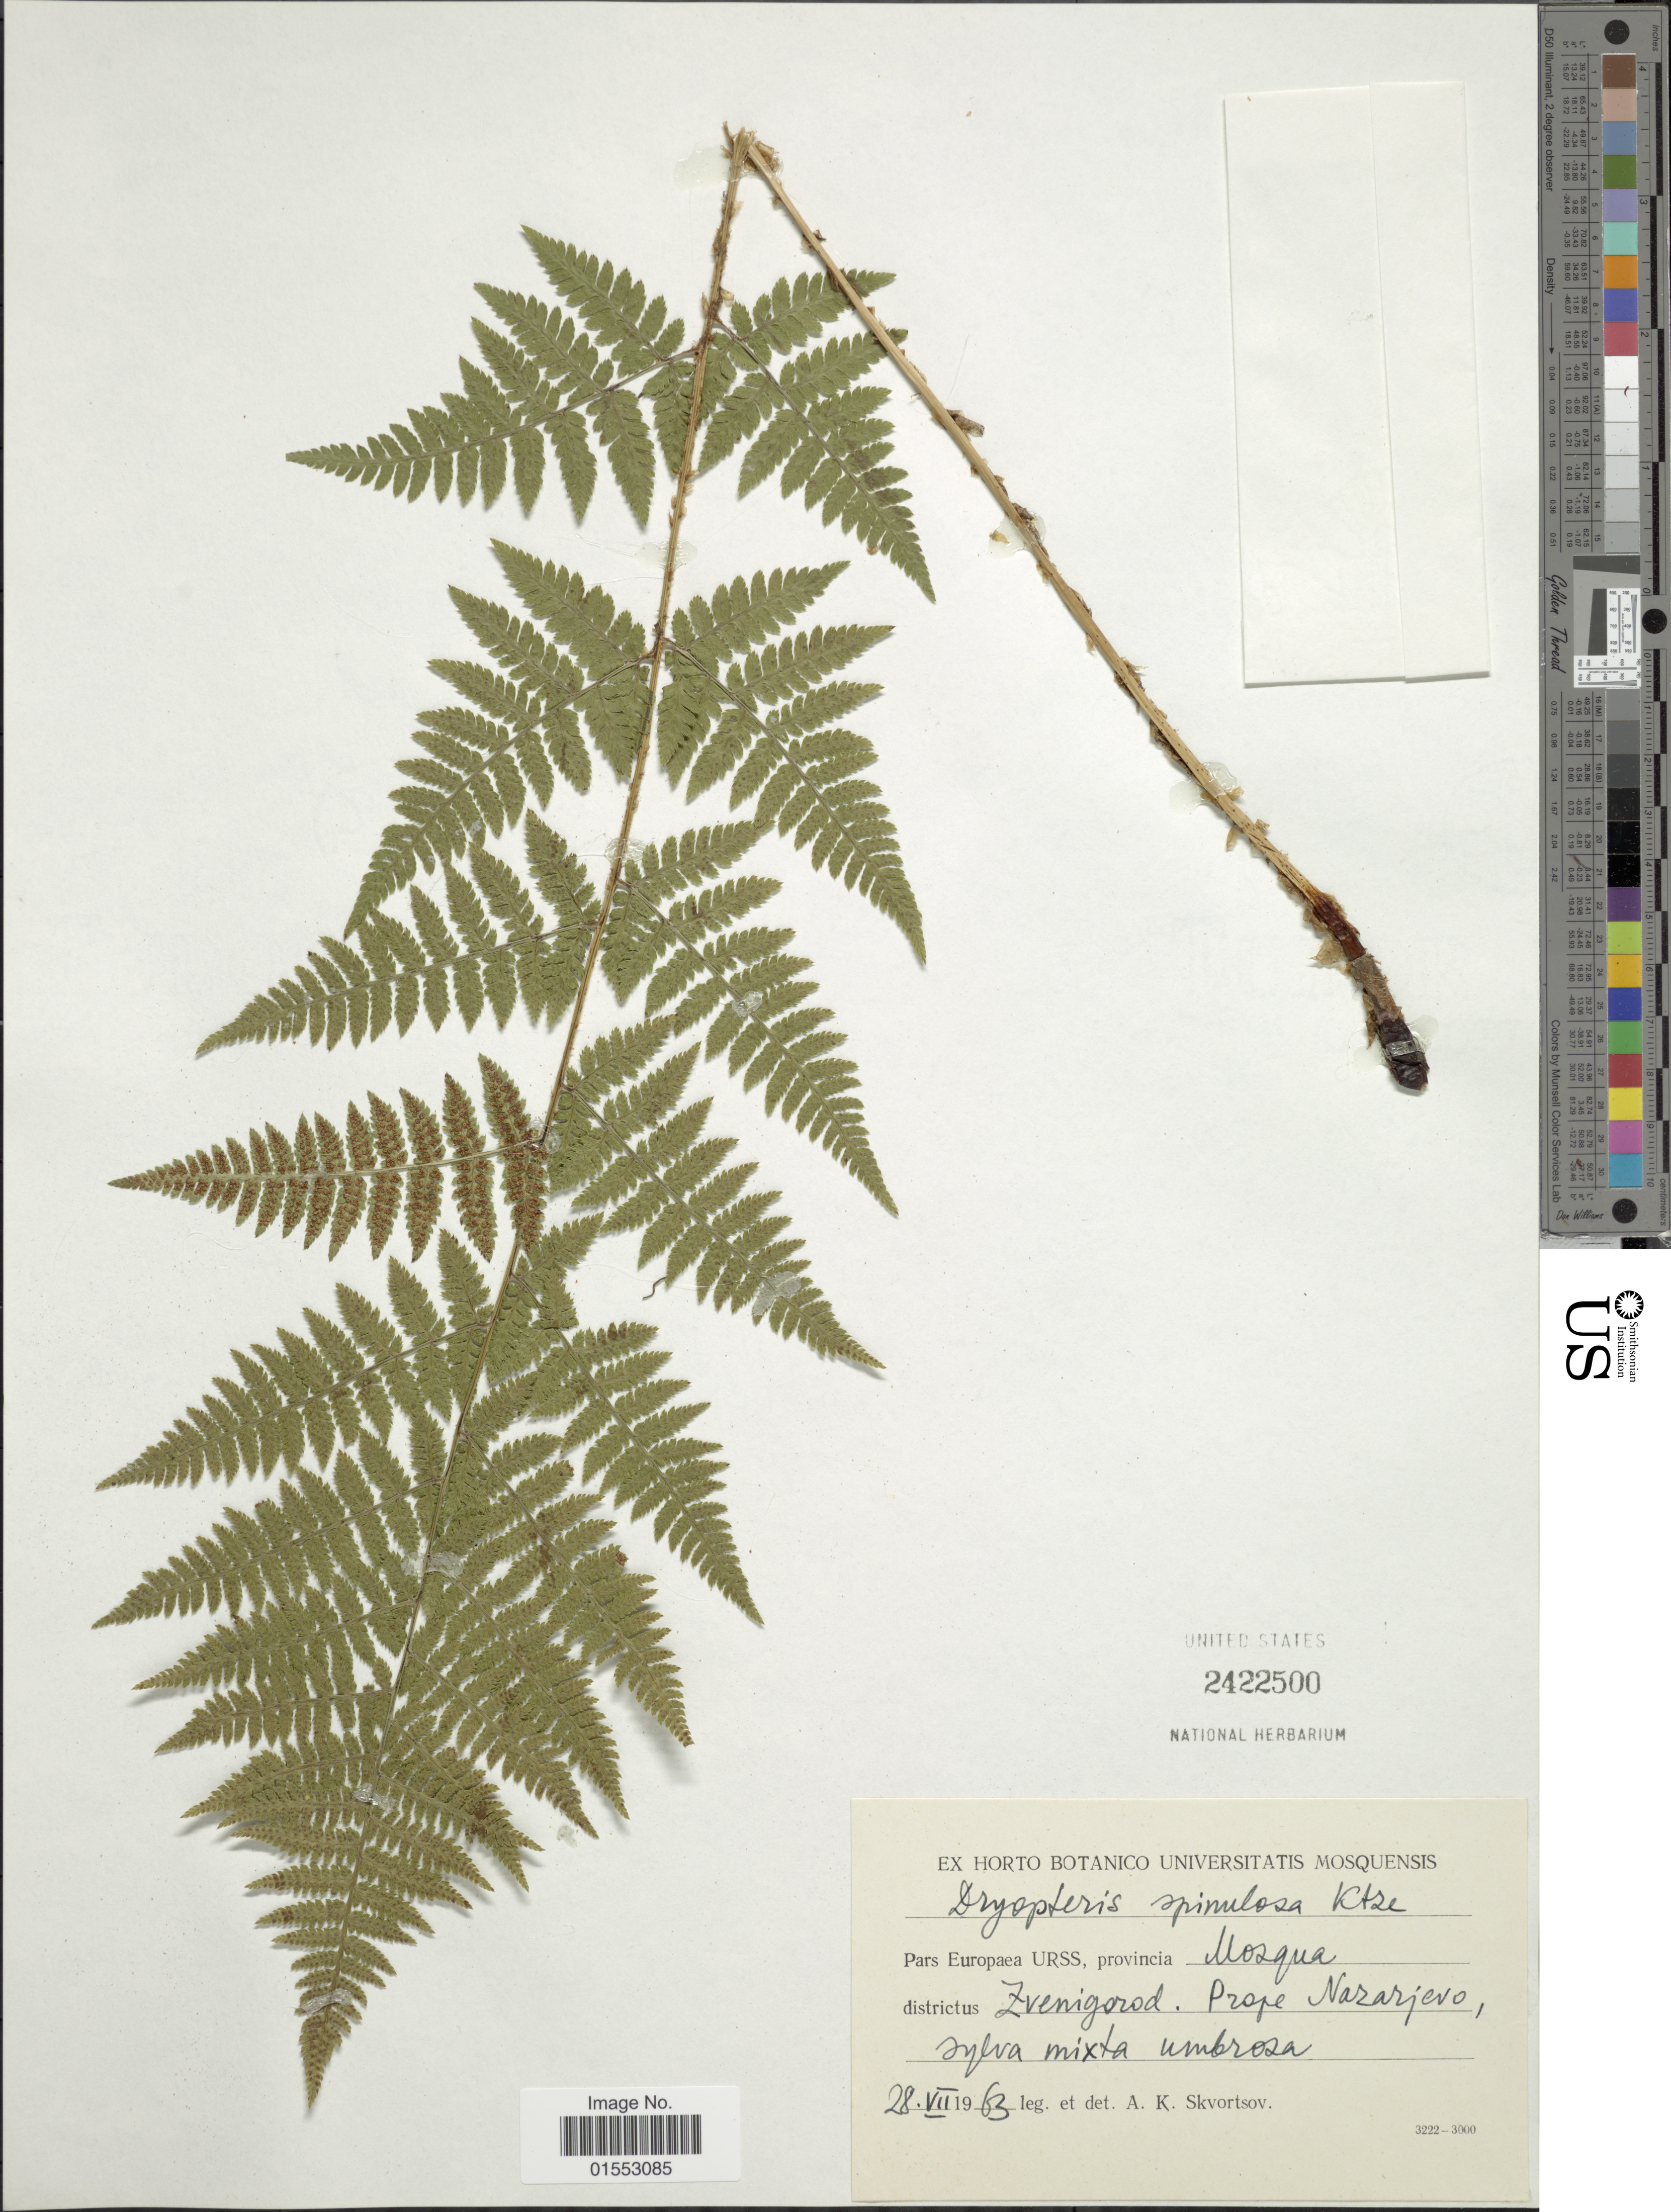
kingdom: Plantae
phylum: Tracheophyta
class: Polypodiopsida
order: Polypodiales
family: Dryopteridaceae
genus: Dryopteris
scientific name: Dryopteris carthusiana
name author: (Villars) H.P. Fuchs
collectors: A. K. Skvortsov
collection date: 1963-07-28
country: Russian Federation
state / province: Moscow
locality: Pars Europaea URSS, Provincia, Mosque Districtus Zvenigorod. Prope Nazarjevo, Sylva mixta umbroso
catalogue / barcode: US 2422500